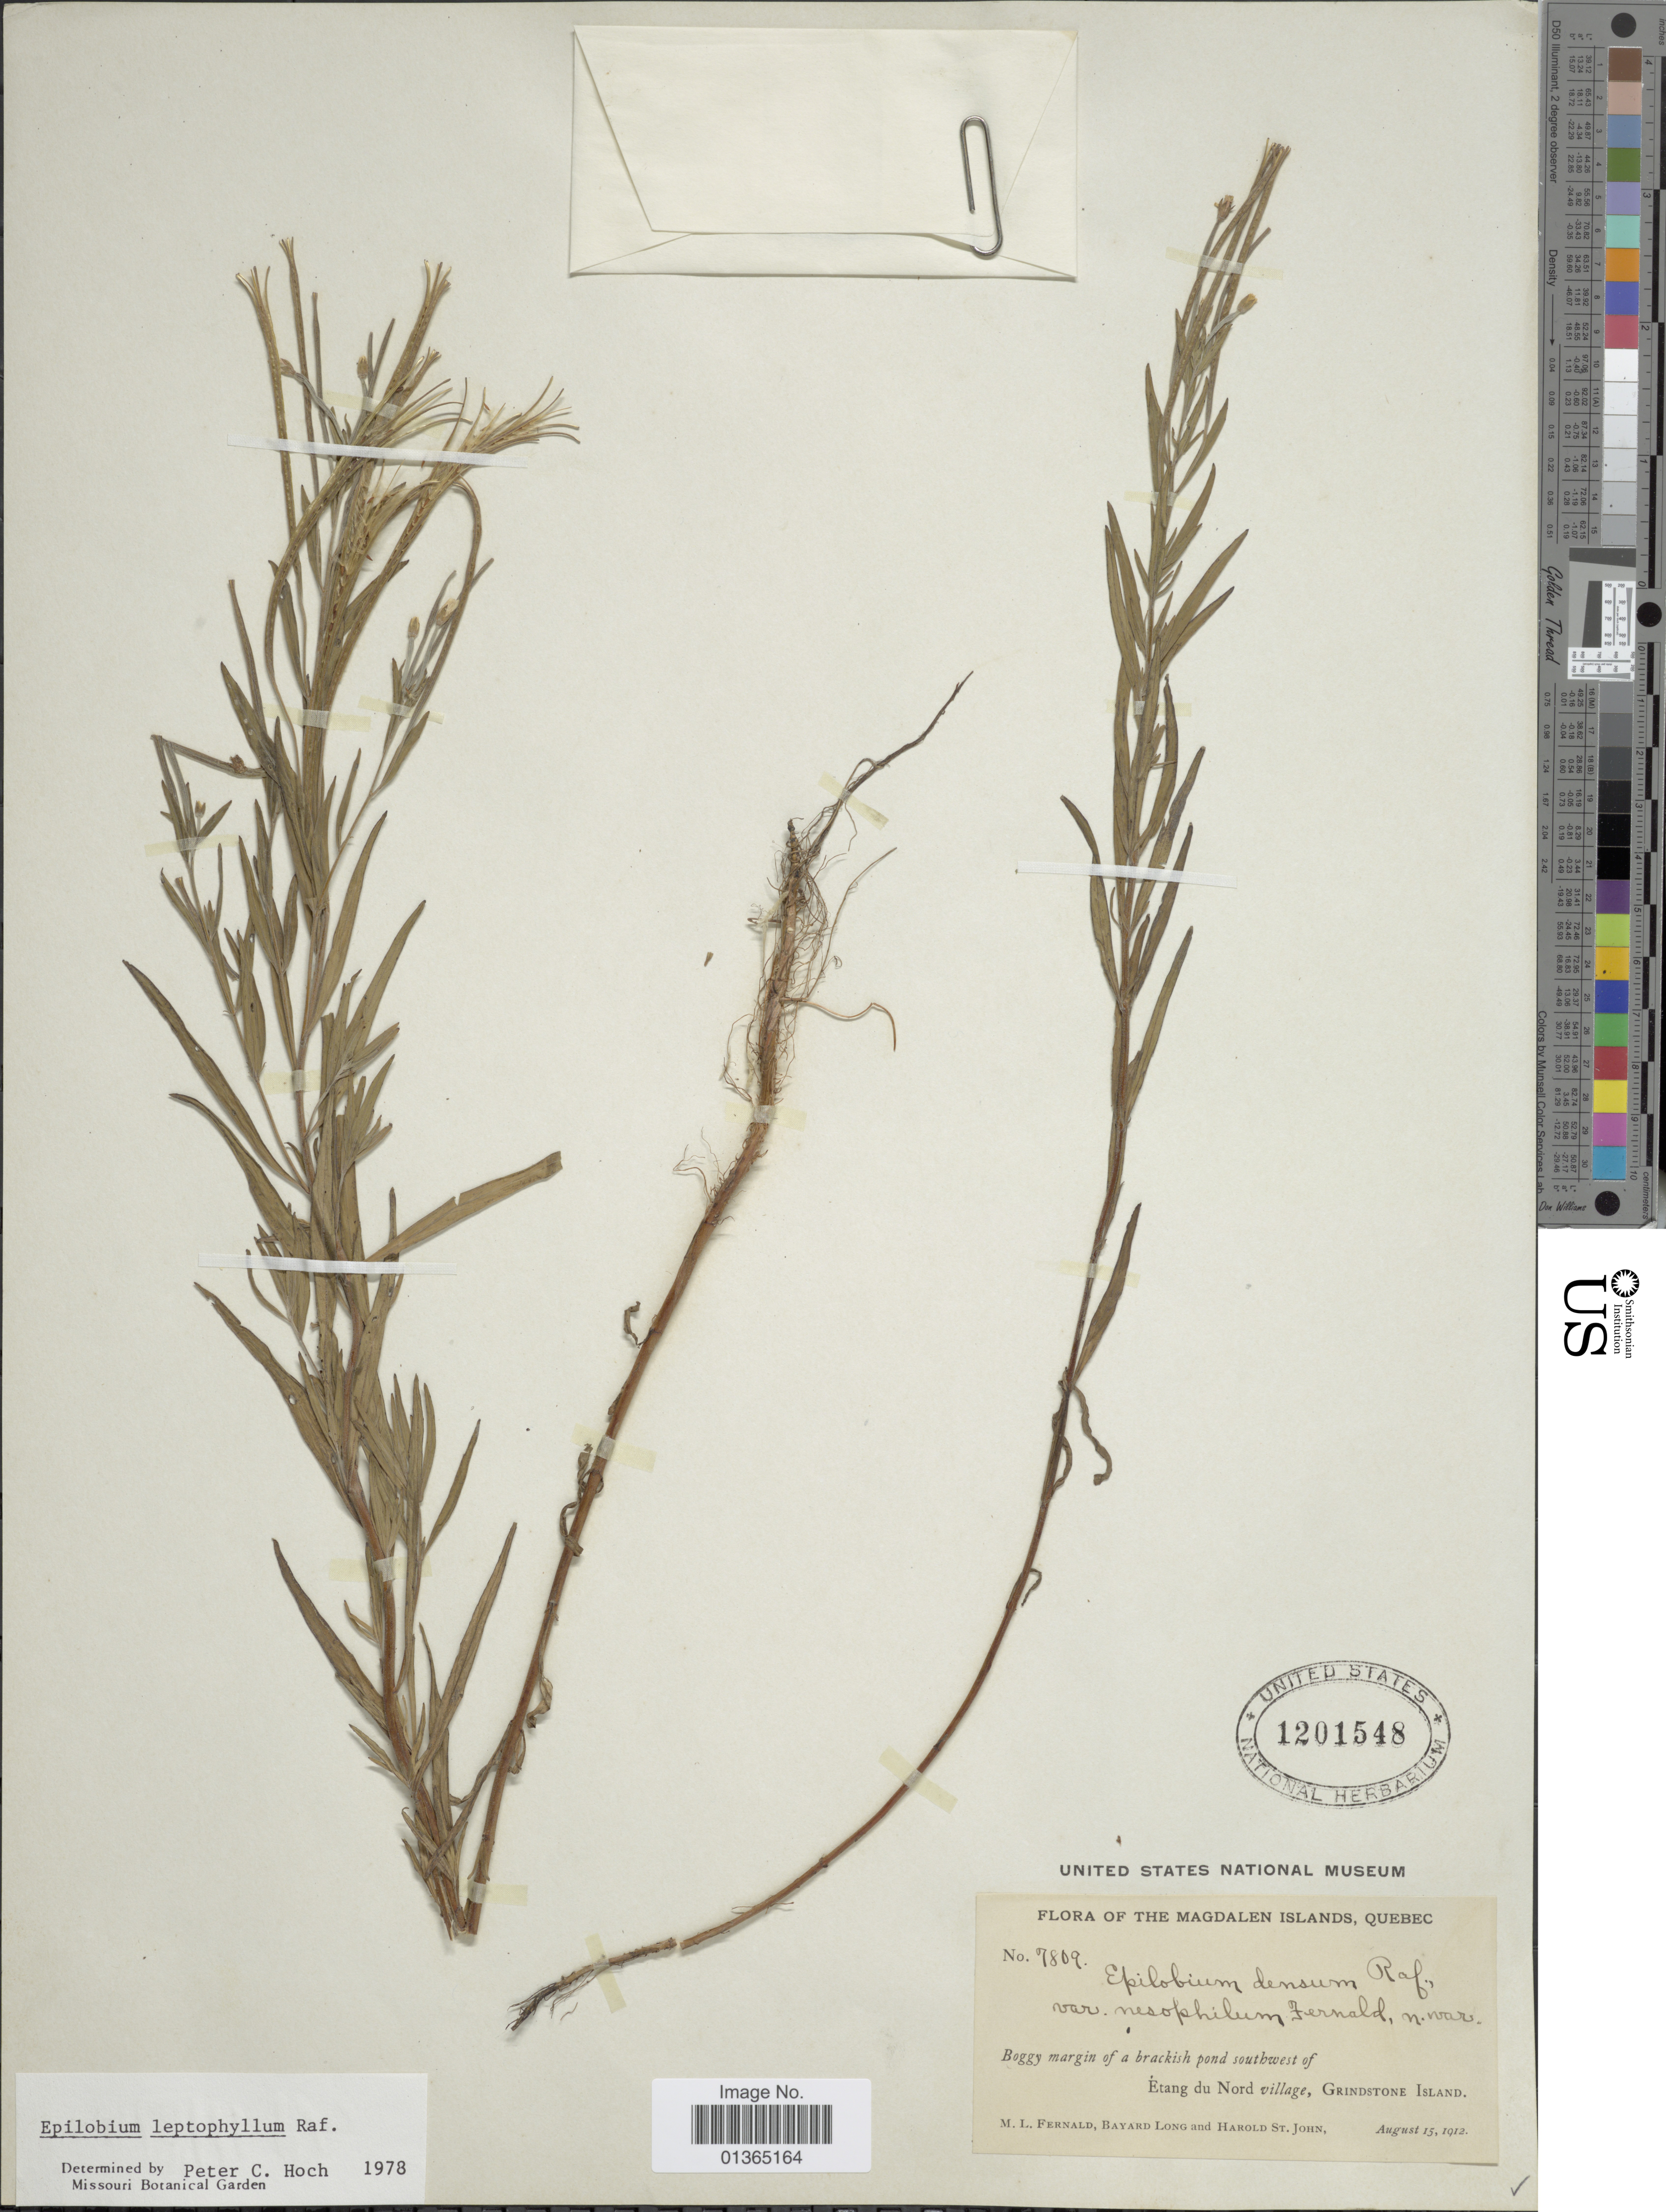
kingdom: Plantae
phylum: Tracheophyta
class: Magnoliopsida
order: Myrtales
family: Onagraceae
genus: Epilobium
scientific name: Epilobium leptophyllum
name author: Raf.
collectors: M. L. Fernald, B. Long & H. St. John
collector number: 7809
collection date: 1912-08-15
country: Canada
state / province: Quebec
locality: Magdalen Islands. boggy margin of a brackish pond southwest of Etang du Nord village, Grindstone Island.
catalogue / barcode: US 1201548